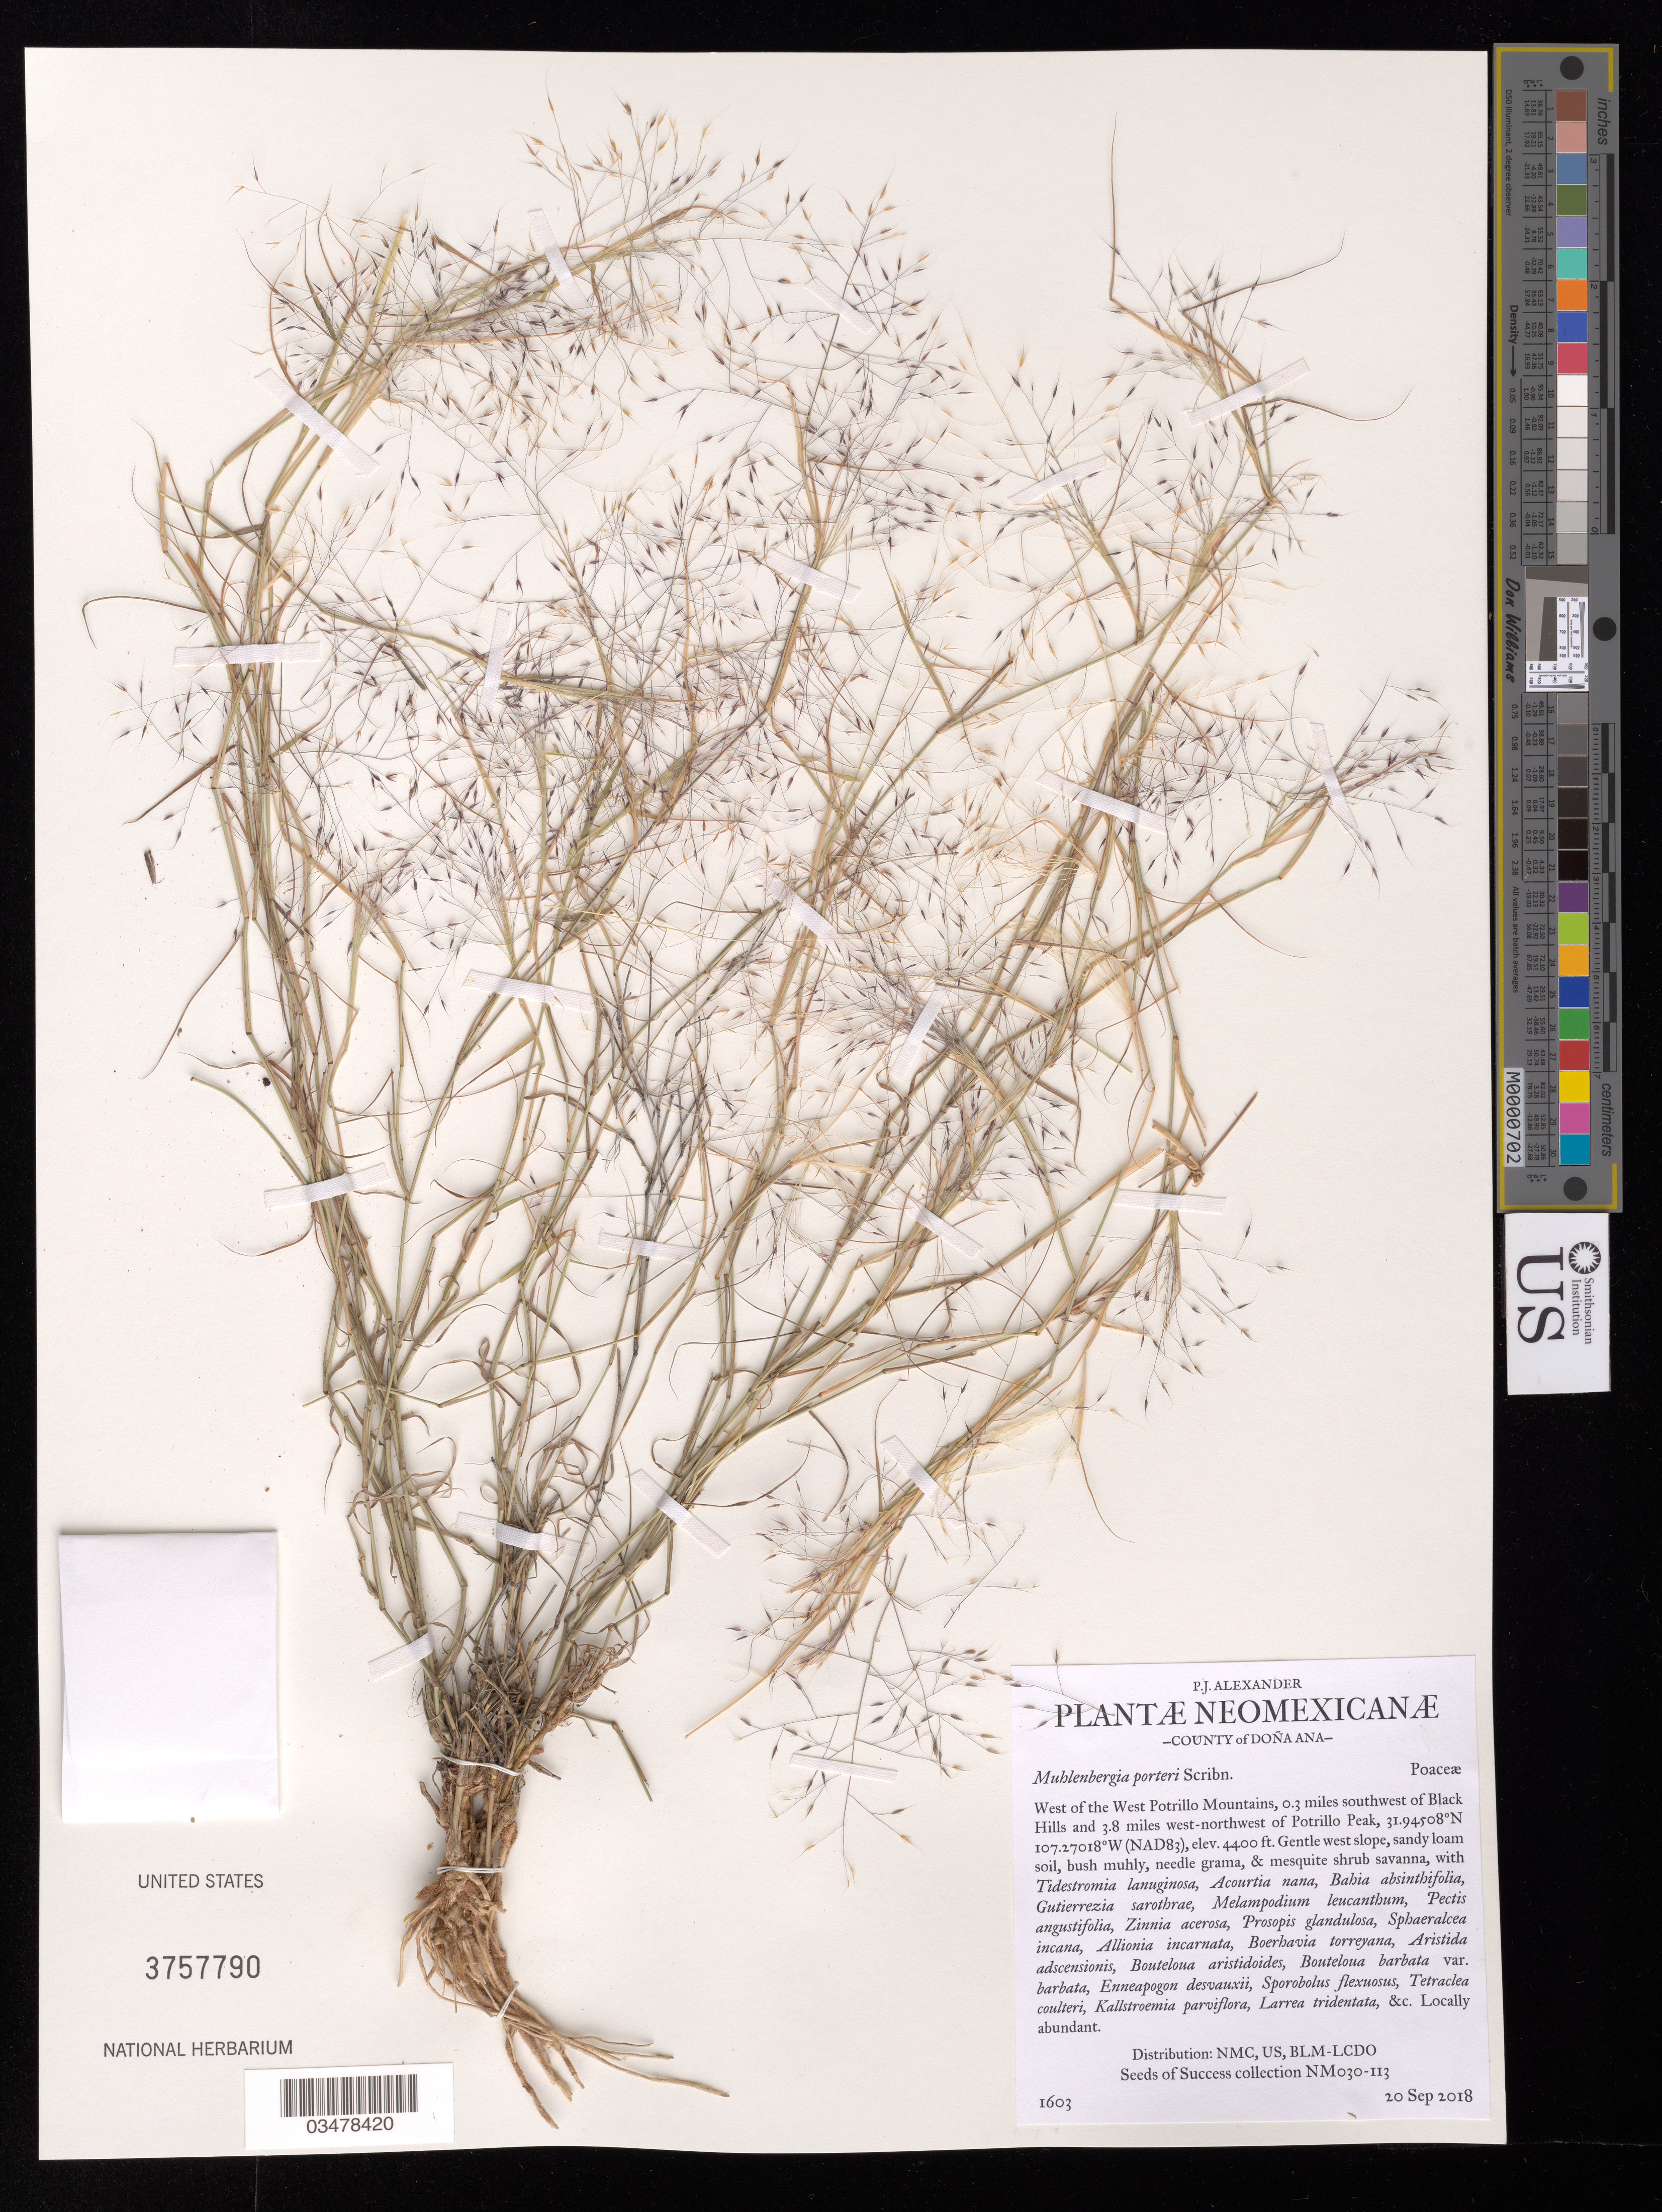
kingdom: Plantae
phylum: Tracheophyta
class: Liliopsida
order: Poales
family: Poaceae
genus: Muhlenbergia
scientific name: Muhlenbergia porteri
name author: Scribn. in W.J. Beal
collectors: P. Alexander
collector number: NM030-113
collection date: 2018-09-22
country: United States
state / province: New Mexico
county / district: Dona Ana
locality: Allotment 03016. W of West Potrillo Mtns, 10.3 mi. SW of Black Hills , 3.8 mi WNW of Potrillo Peak.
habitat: Ecological site: R042XB015NM, Shallow Sandy loam soil.Mesquite shrub savanna. With Acourtia nana, Zinnia acerosa, Larrea tridentata, etc.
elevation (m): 1341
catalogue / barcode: US 3757790